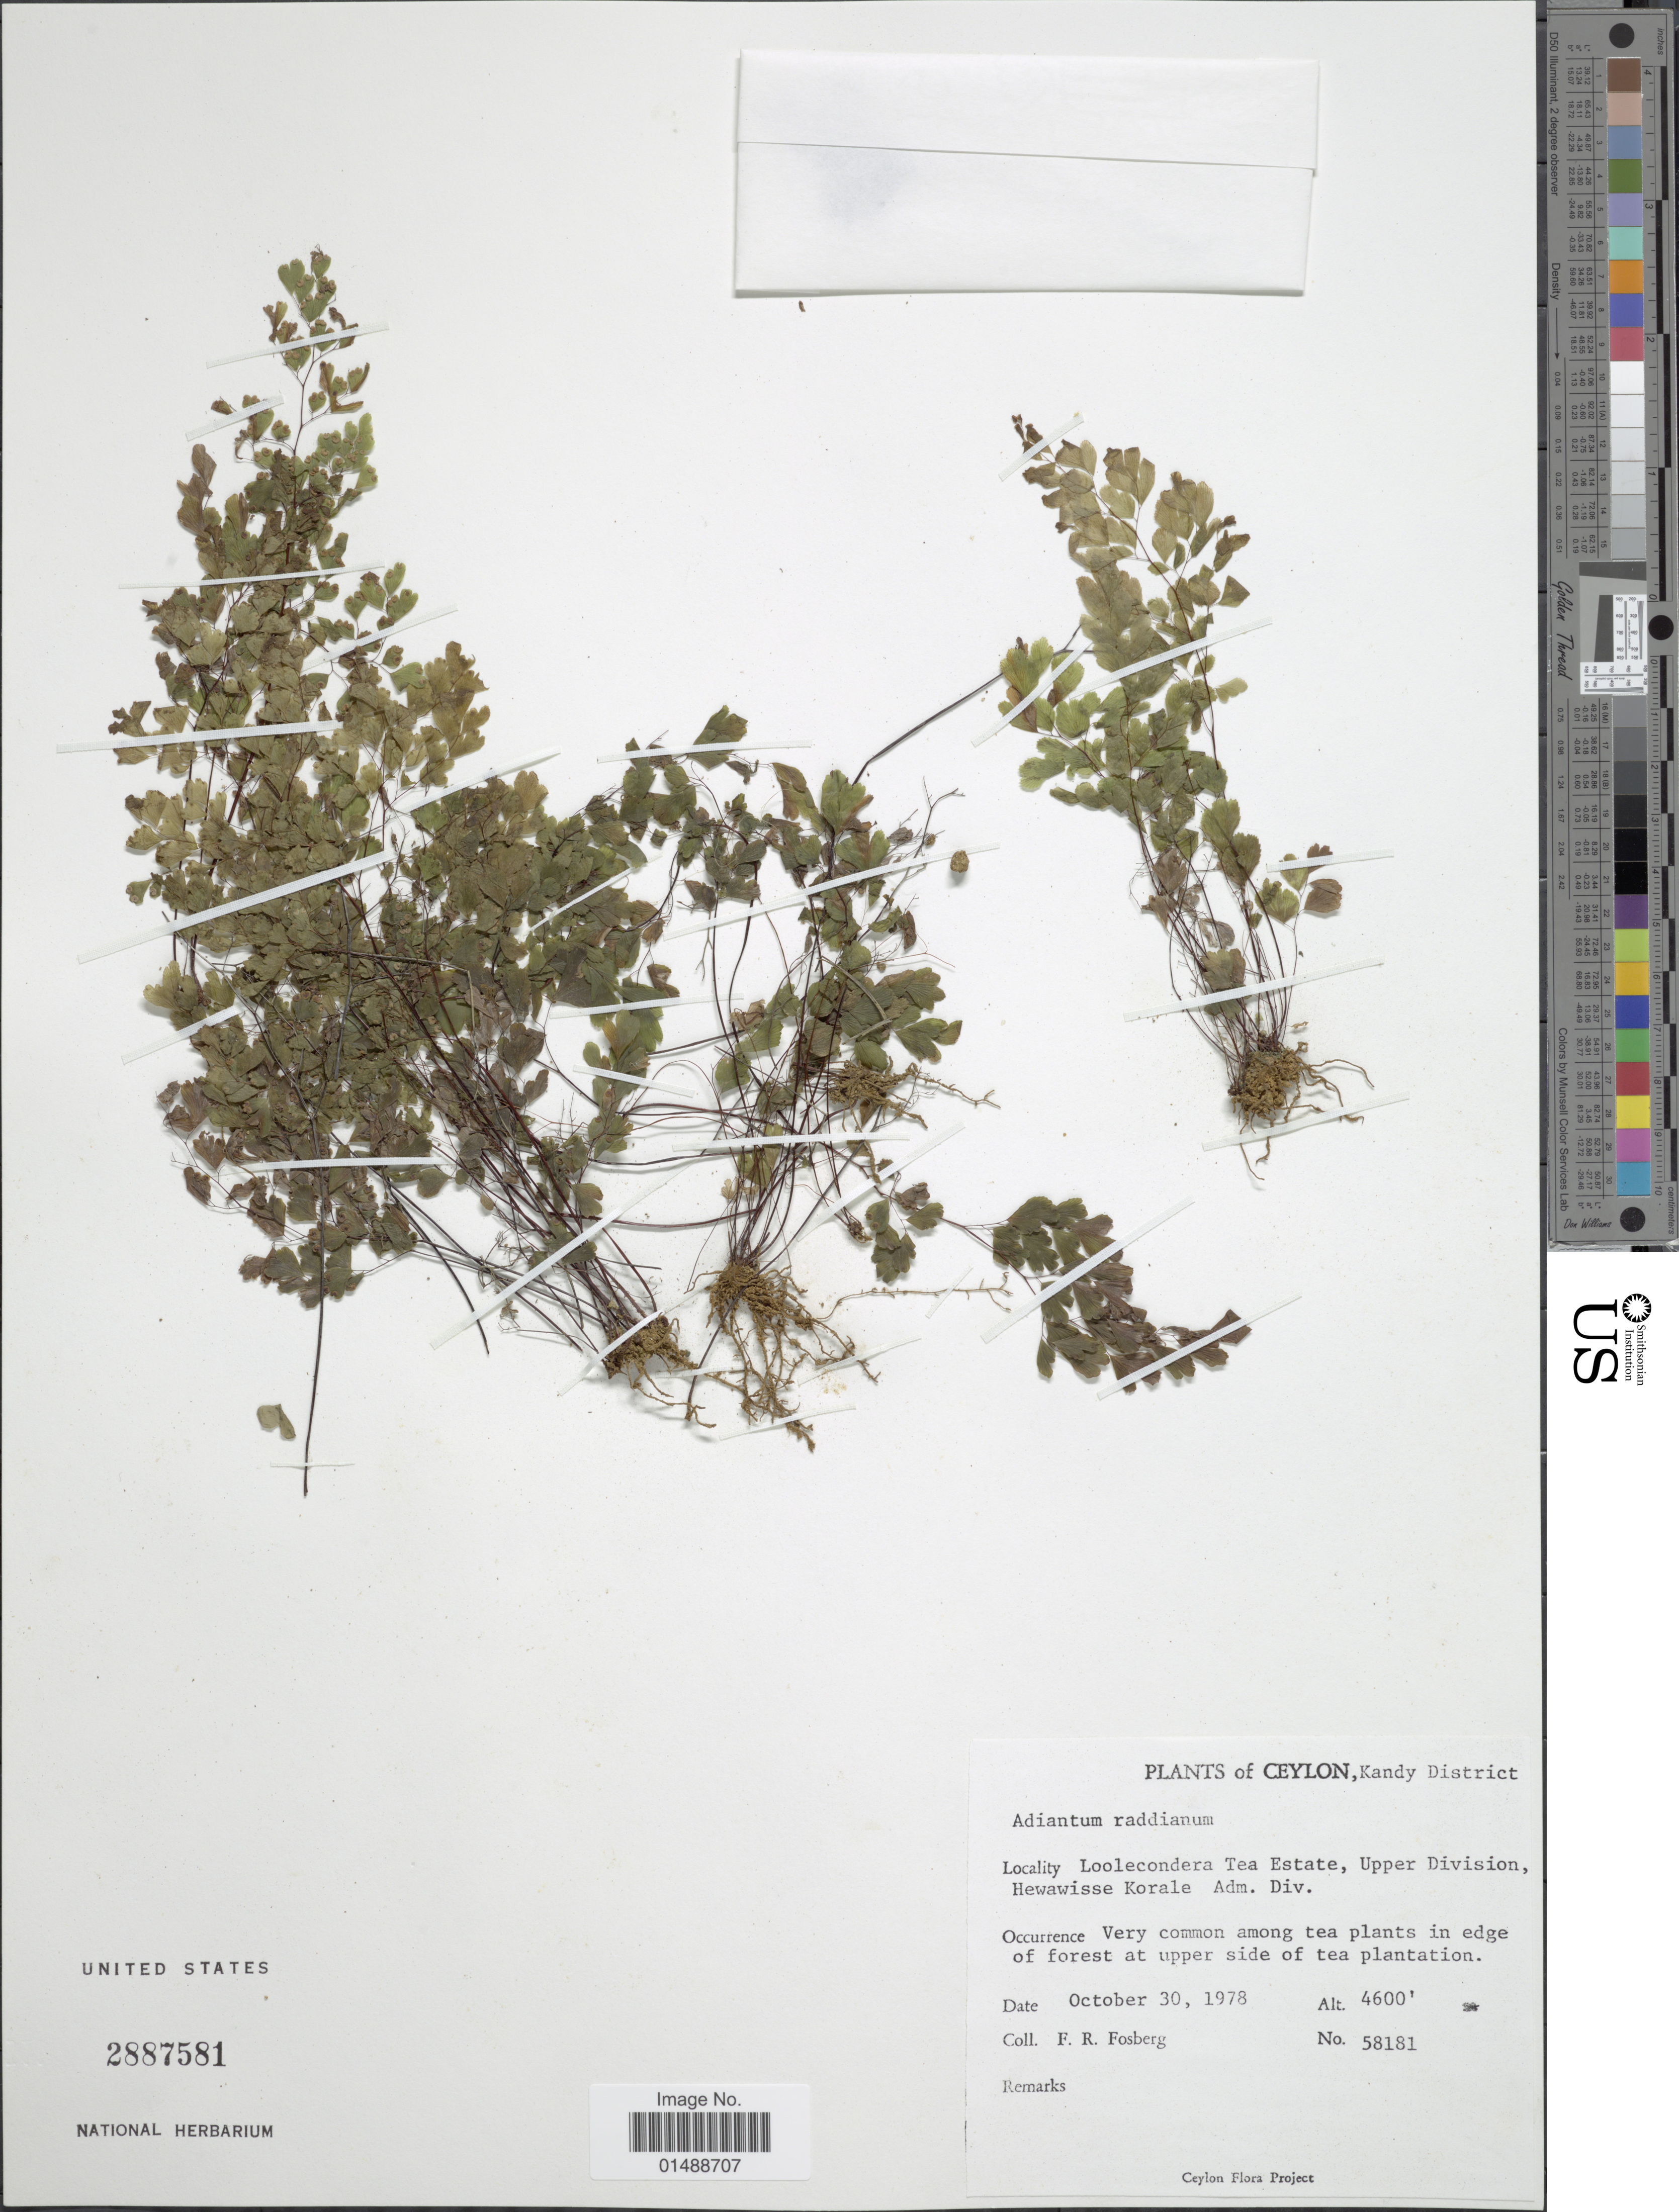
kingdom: Plantae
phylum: Tracheophyta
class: Polypodiopsida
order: Polypodiales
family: Pteridaceae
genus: Adiantum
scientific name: Adiantum raddianum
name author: C. Presl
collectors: F. R. Fosberg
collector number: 58181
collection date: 1978-10-30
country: Sri Lanka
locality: Ceylon, Kandy District, Loolecondera Tea Estate, Upper Division, Hewawisse Korale Admin. Div.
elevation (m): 1402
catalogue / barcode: US 2887581